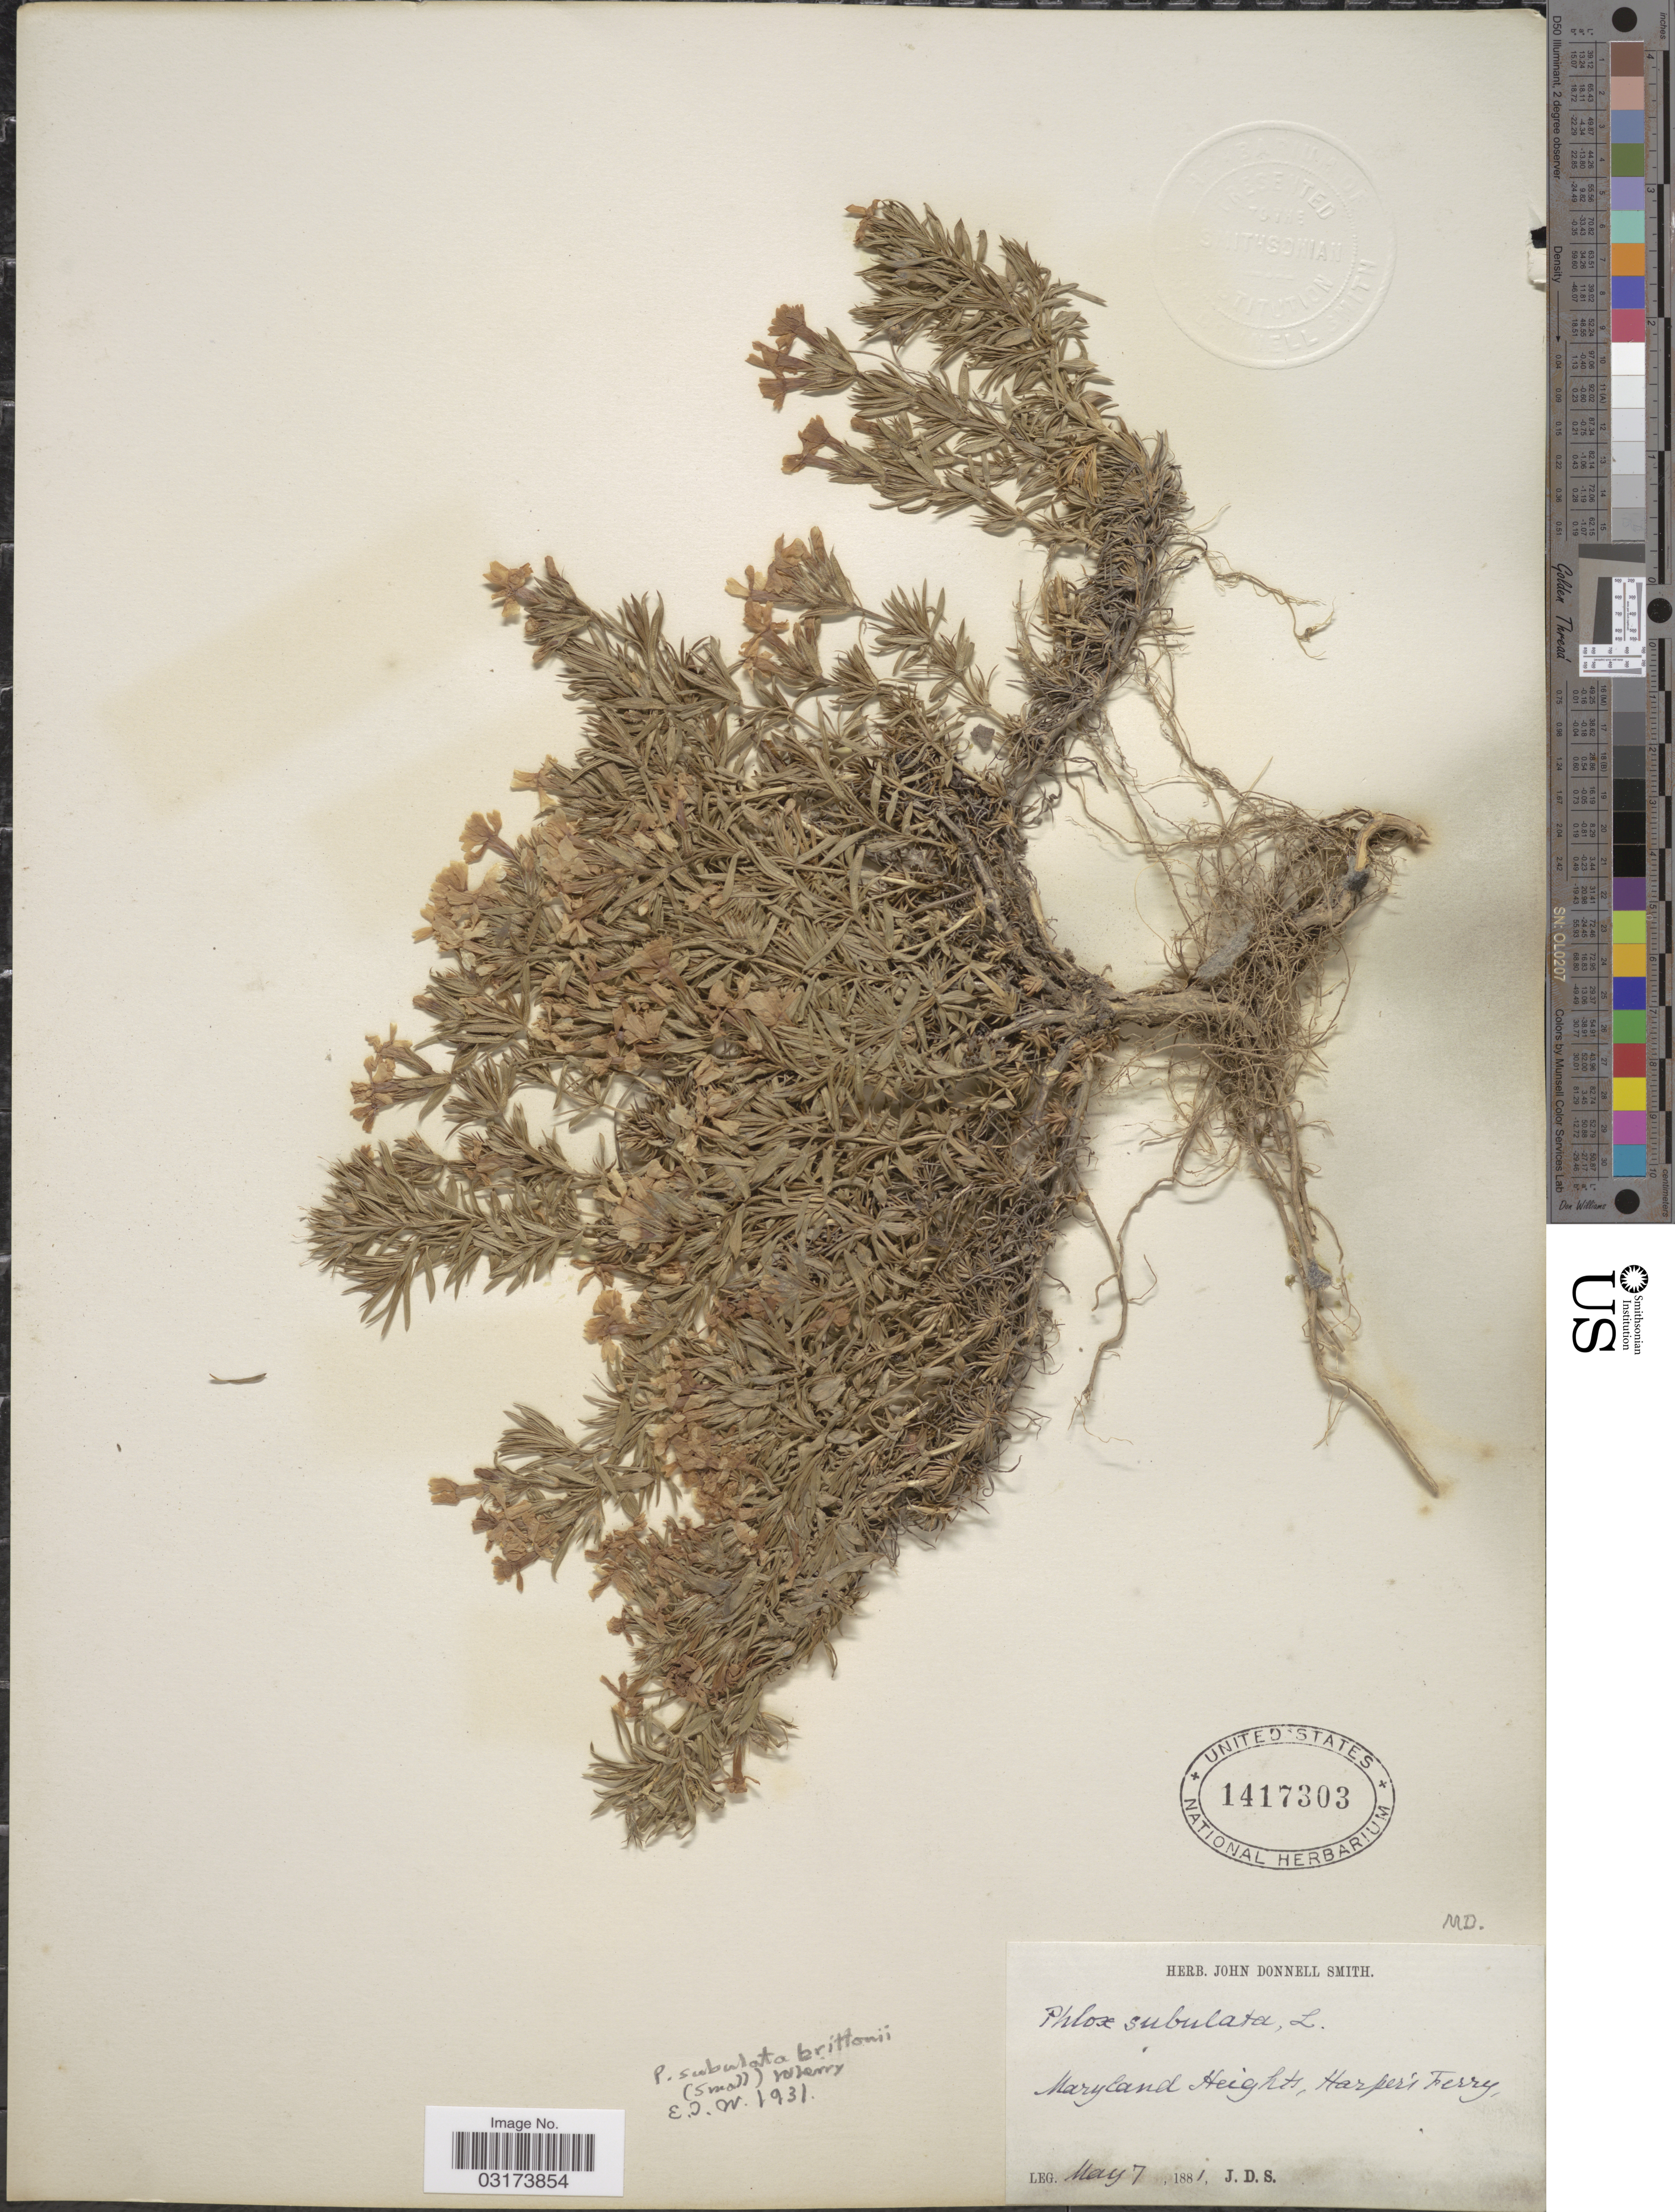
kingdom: Plantae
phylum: Tracheophyta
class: Magnoliopsida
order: Ericales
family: Polemoniaceae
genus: Phlox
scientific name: Phlox subulata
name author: L.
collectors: J. Donnell Smith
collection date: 1881-05-07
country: United States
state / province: Maryland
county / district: Washngton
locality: Maryland Heights, Harper's Ferry.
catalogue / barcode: US 1417303